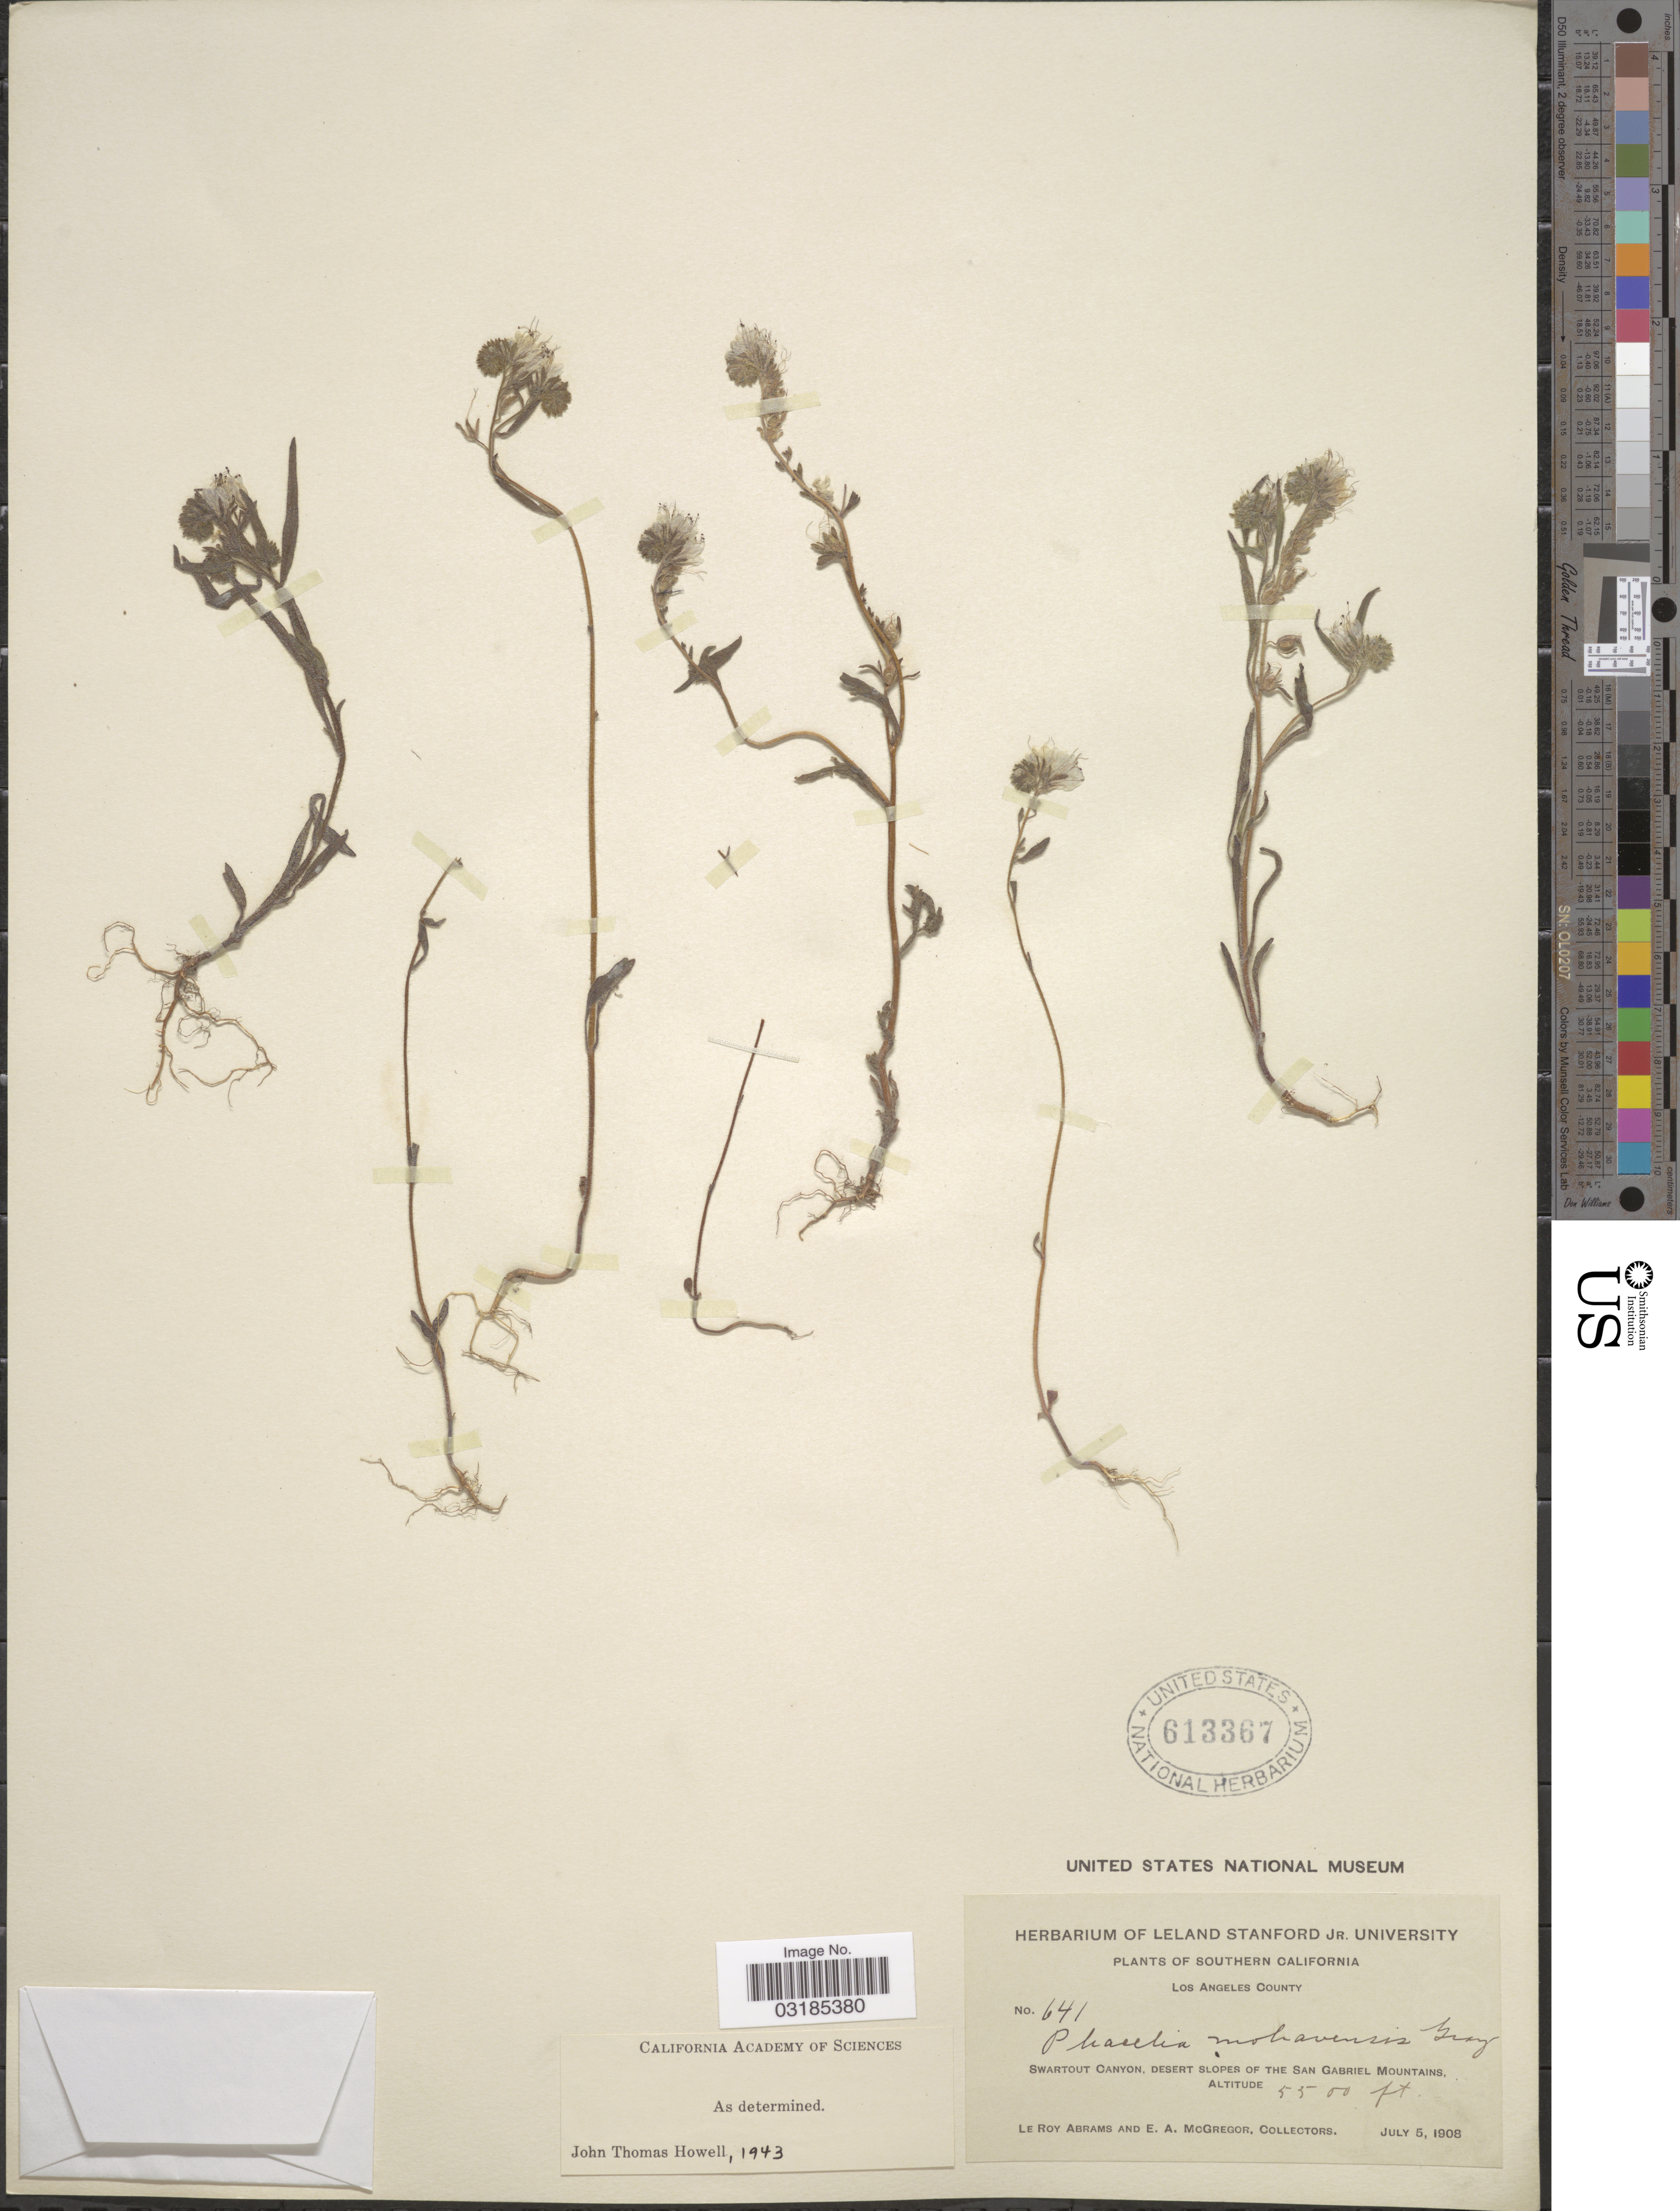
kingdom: Plantae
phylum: Tracheophyta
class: Magnoliopsida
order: Boraginales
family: Hydrophyllaceae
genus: Phacelia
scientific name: Phacelia mohavensis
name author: A. Gray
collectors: L. Abrams & E. A. McGregor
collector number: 641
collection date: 1908-07-05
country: United States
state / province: California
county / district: Los Angeles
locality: Southern California. Los Angeles County. Swartout Canyon, Desert Slopes of the San Gabriel Mountains.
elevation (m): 1676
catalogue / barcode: US 613367